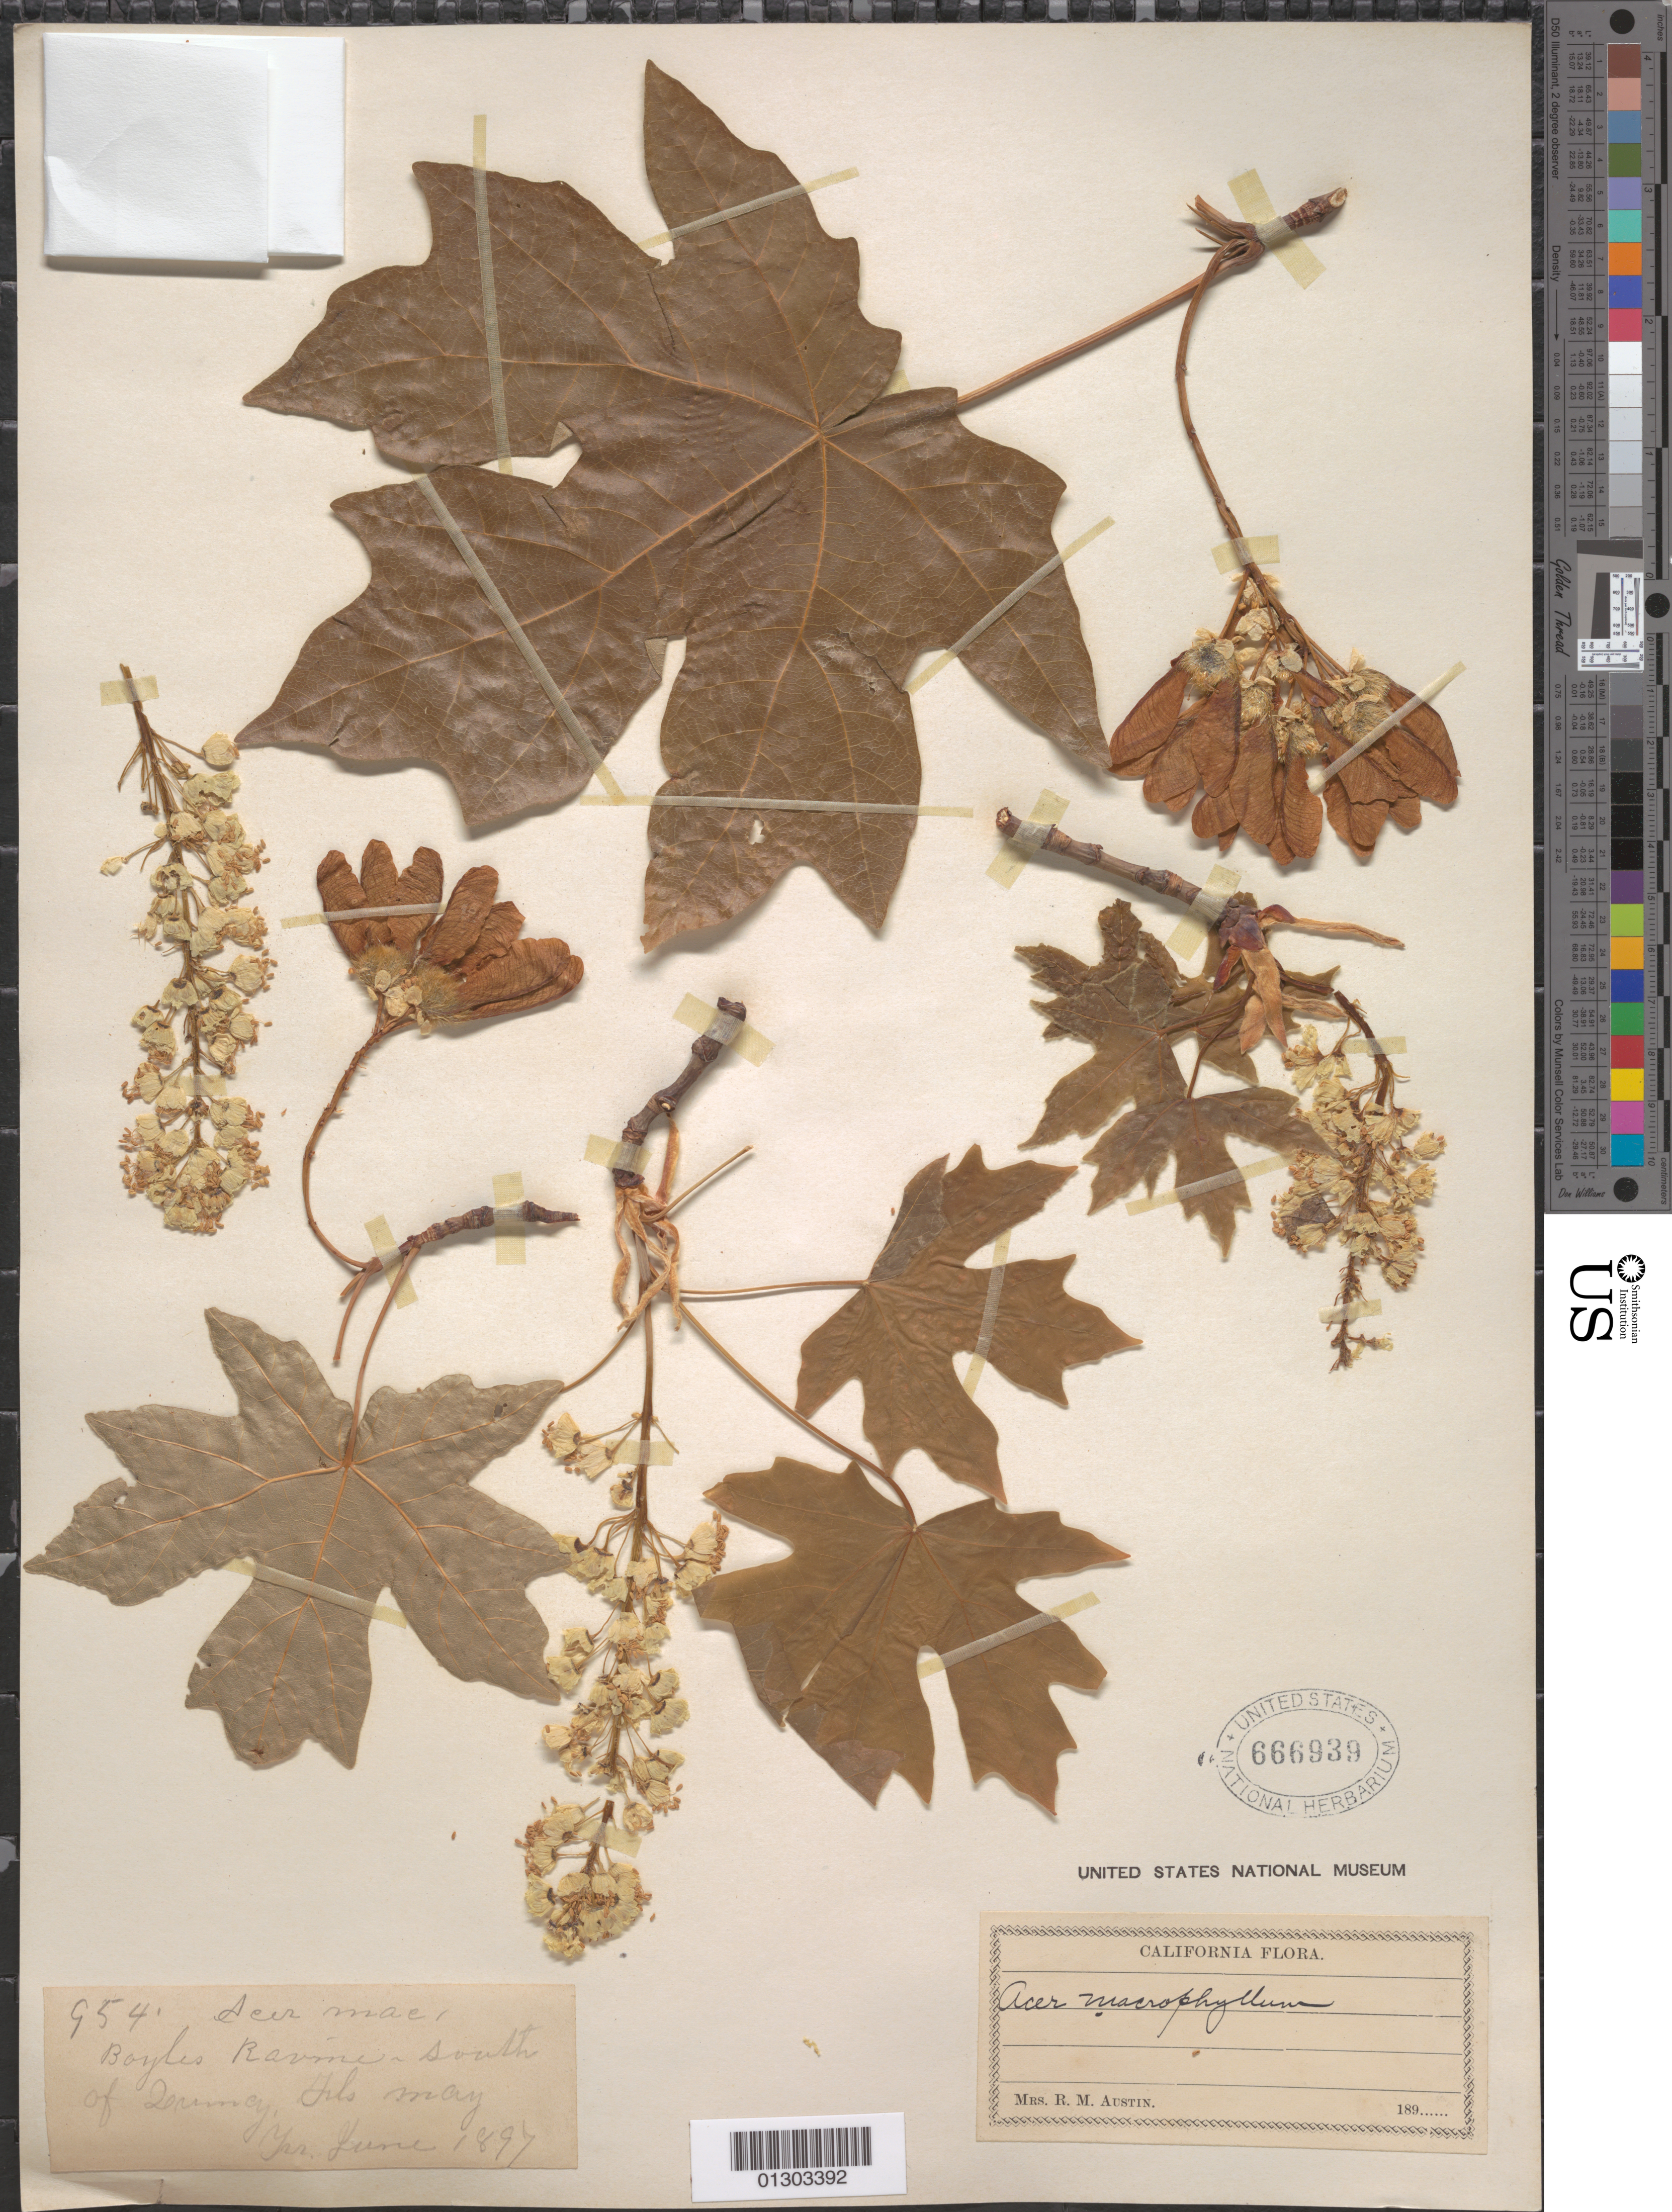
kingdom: Plantae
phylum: Tracheophyta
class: Magnoliopsida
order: Sapindales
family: Sapindaceae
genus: Acer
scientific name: Acer macrophyllum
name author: Pursh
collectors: R. Austin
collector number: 954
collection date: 1897-05/1897-06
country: United States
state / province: California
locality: Bayles Ravine, S of Quincy [?].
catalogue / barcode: US 666939